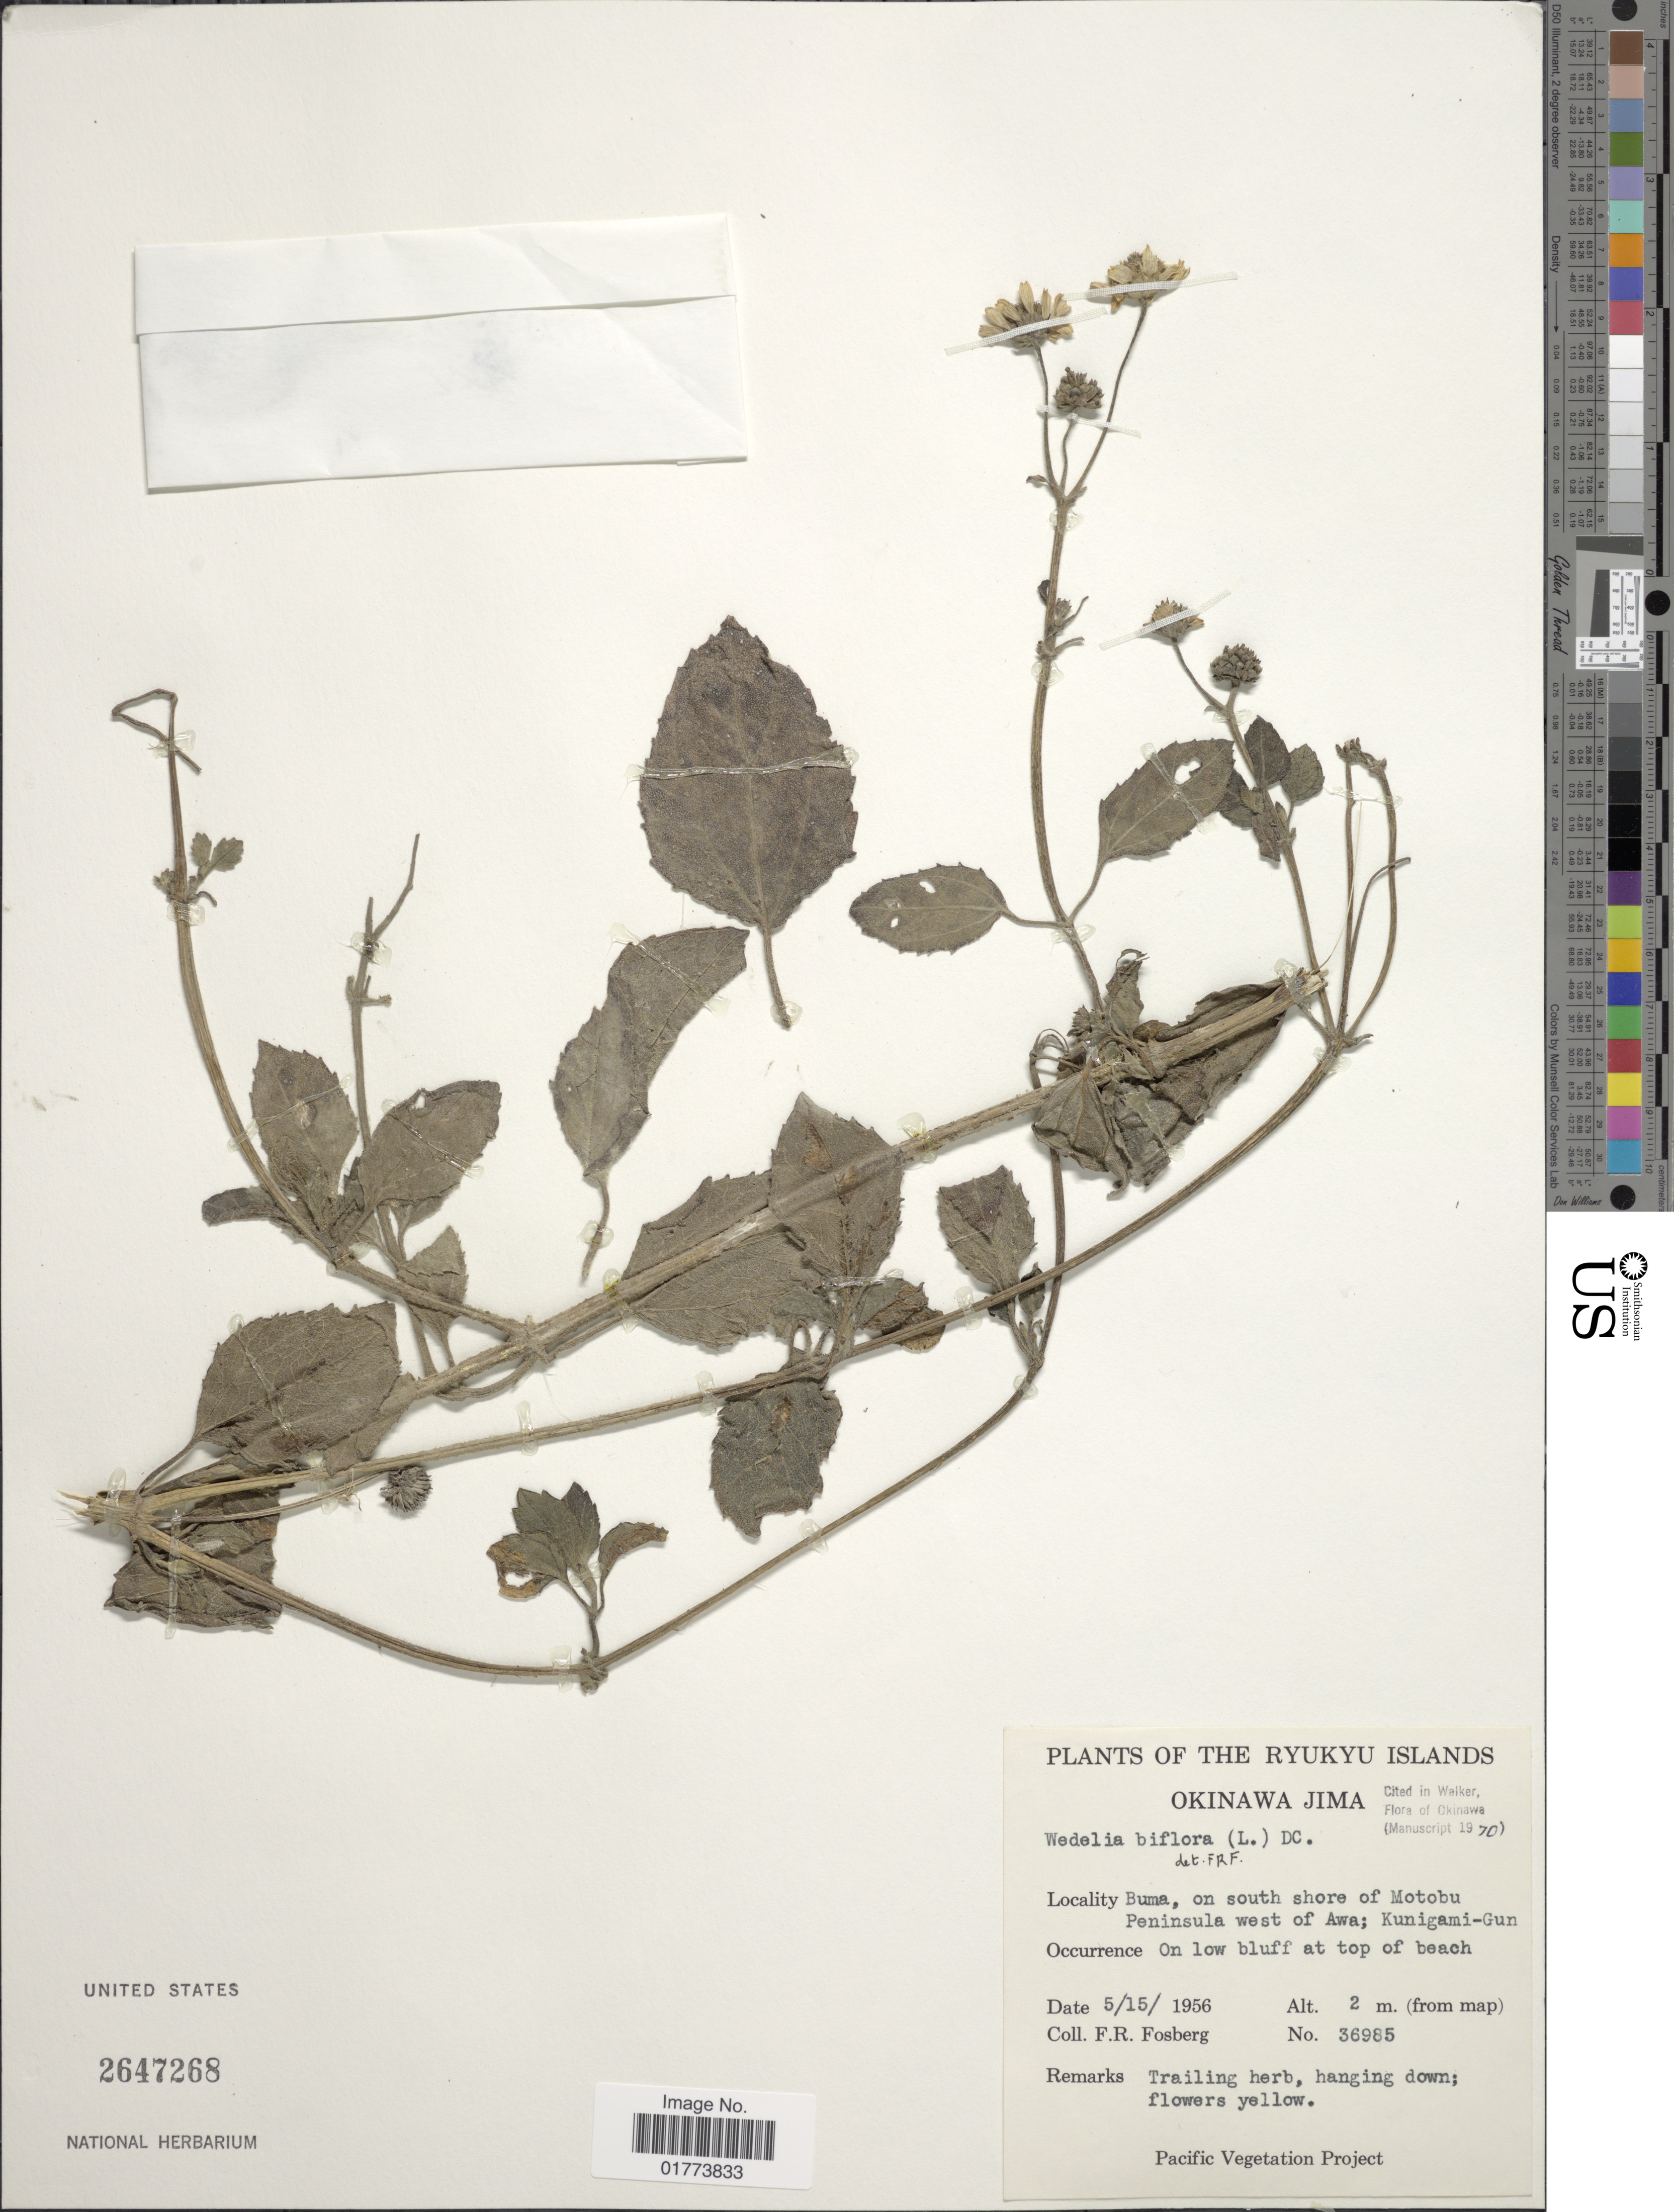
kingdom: Plantae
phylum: Tracheophyta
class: Magnoliopsida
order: Asterales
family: Asteraceae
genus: Wollastonia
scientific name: Wollastonia biflora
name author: (L.) DC.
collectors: F. R. Fosberg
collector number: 36985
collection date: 1956-05-15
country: Japan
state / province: Okinawa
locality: The Ryukyu Islands. Okinawa Jima. Buma, on south shore of Motobu Peninsula west of Awa; Kunigami-Gun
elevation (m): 2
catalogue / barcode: US 2647268